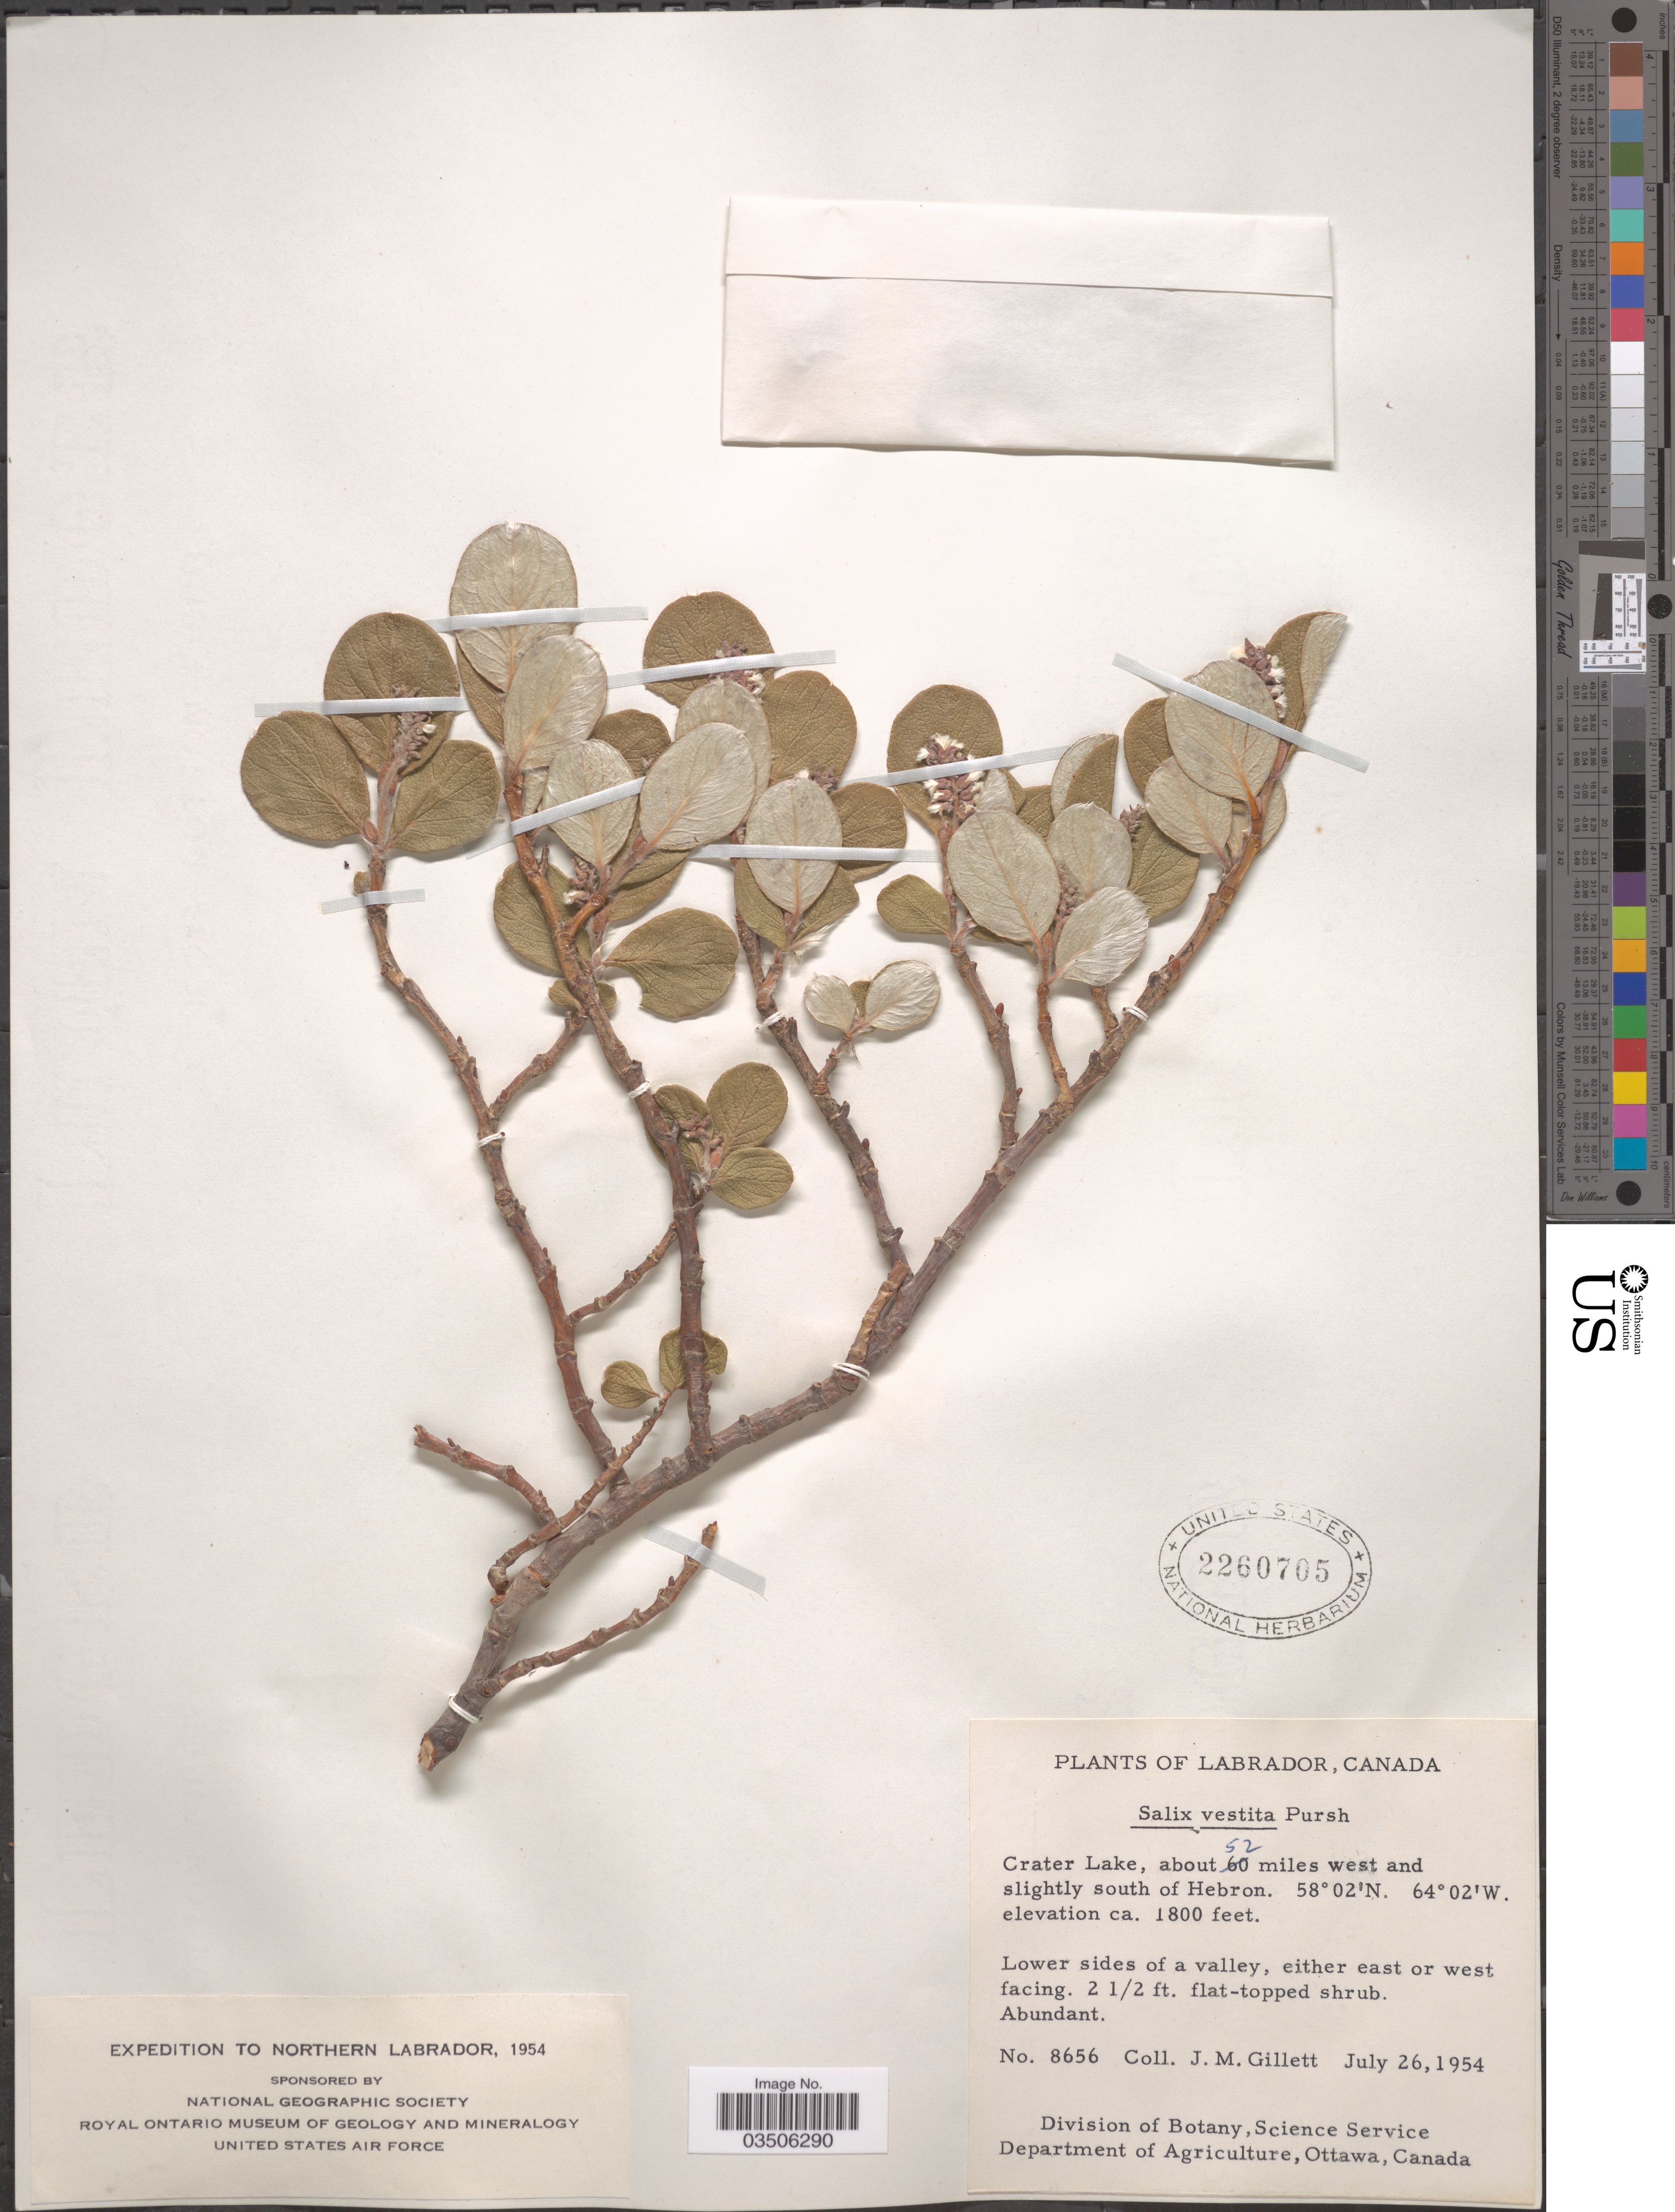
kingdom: Plantae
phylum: Tracheophyta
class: Magnoliopsida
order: Malpighiales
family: Salicaceae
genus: Salix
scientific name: Salix vestita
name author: Pursh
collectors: J. M. Gillett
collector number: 8656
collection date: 1954-07-26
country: Canada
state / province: Newfoundland and Labrador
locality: Northern Labrador. Crater Lake, about 52 miles west and slightly south of Hebron. Lower sides of a valley, either east or west facing.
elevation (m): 549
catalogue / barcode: US 2260705